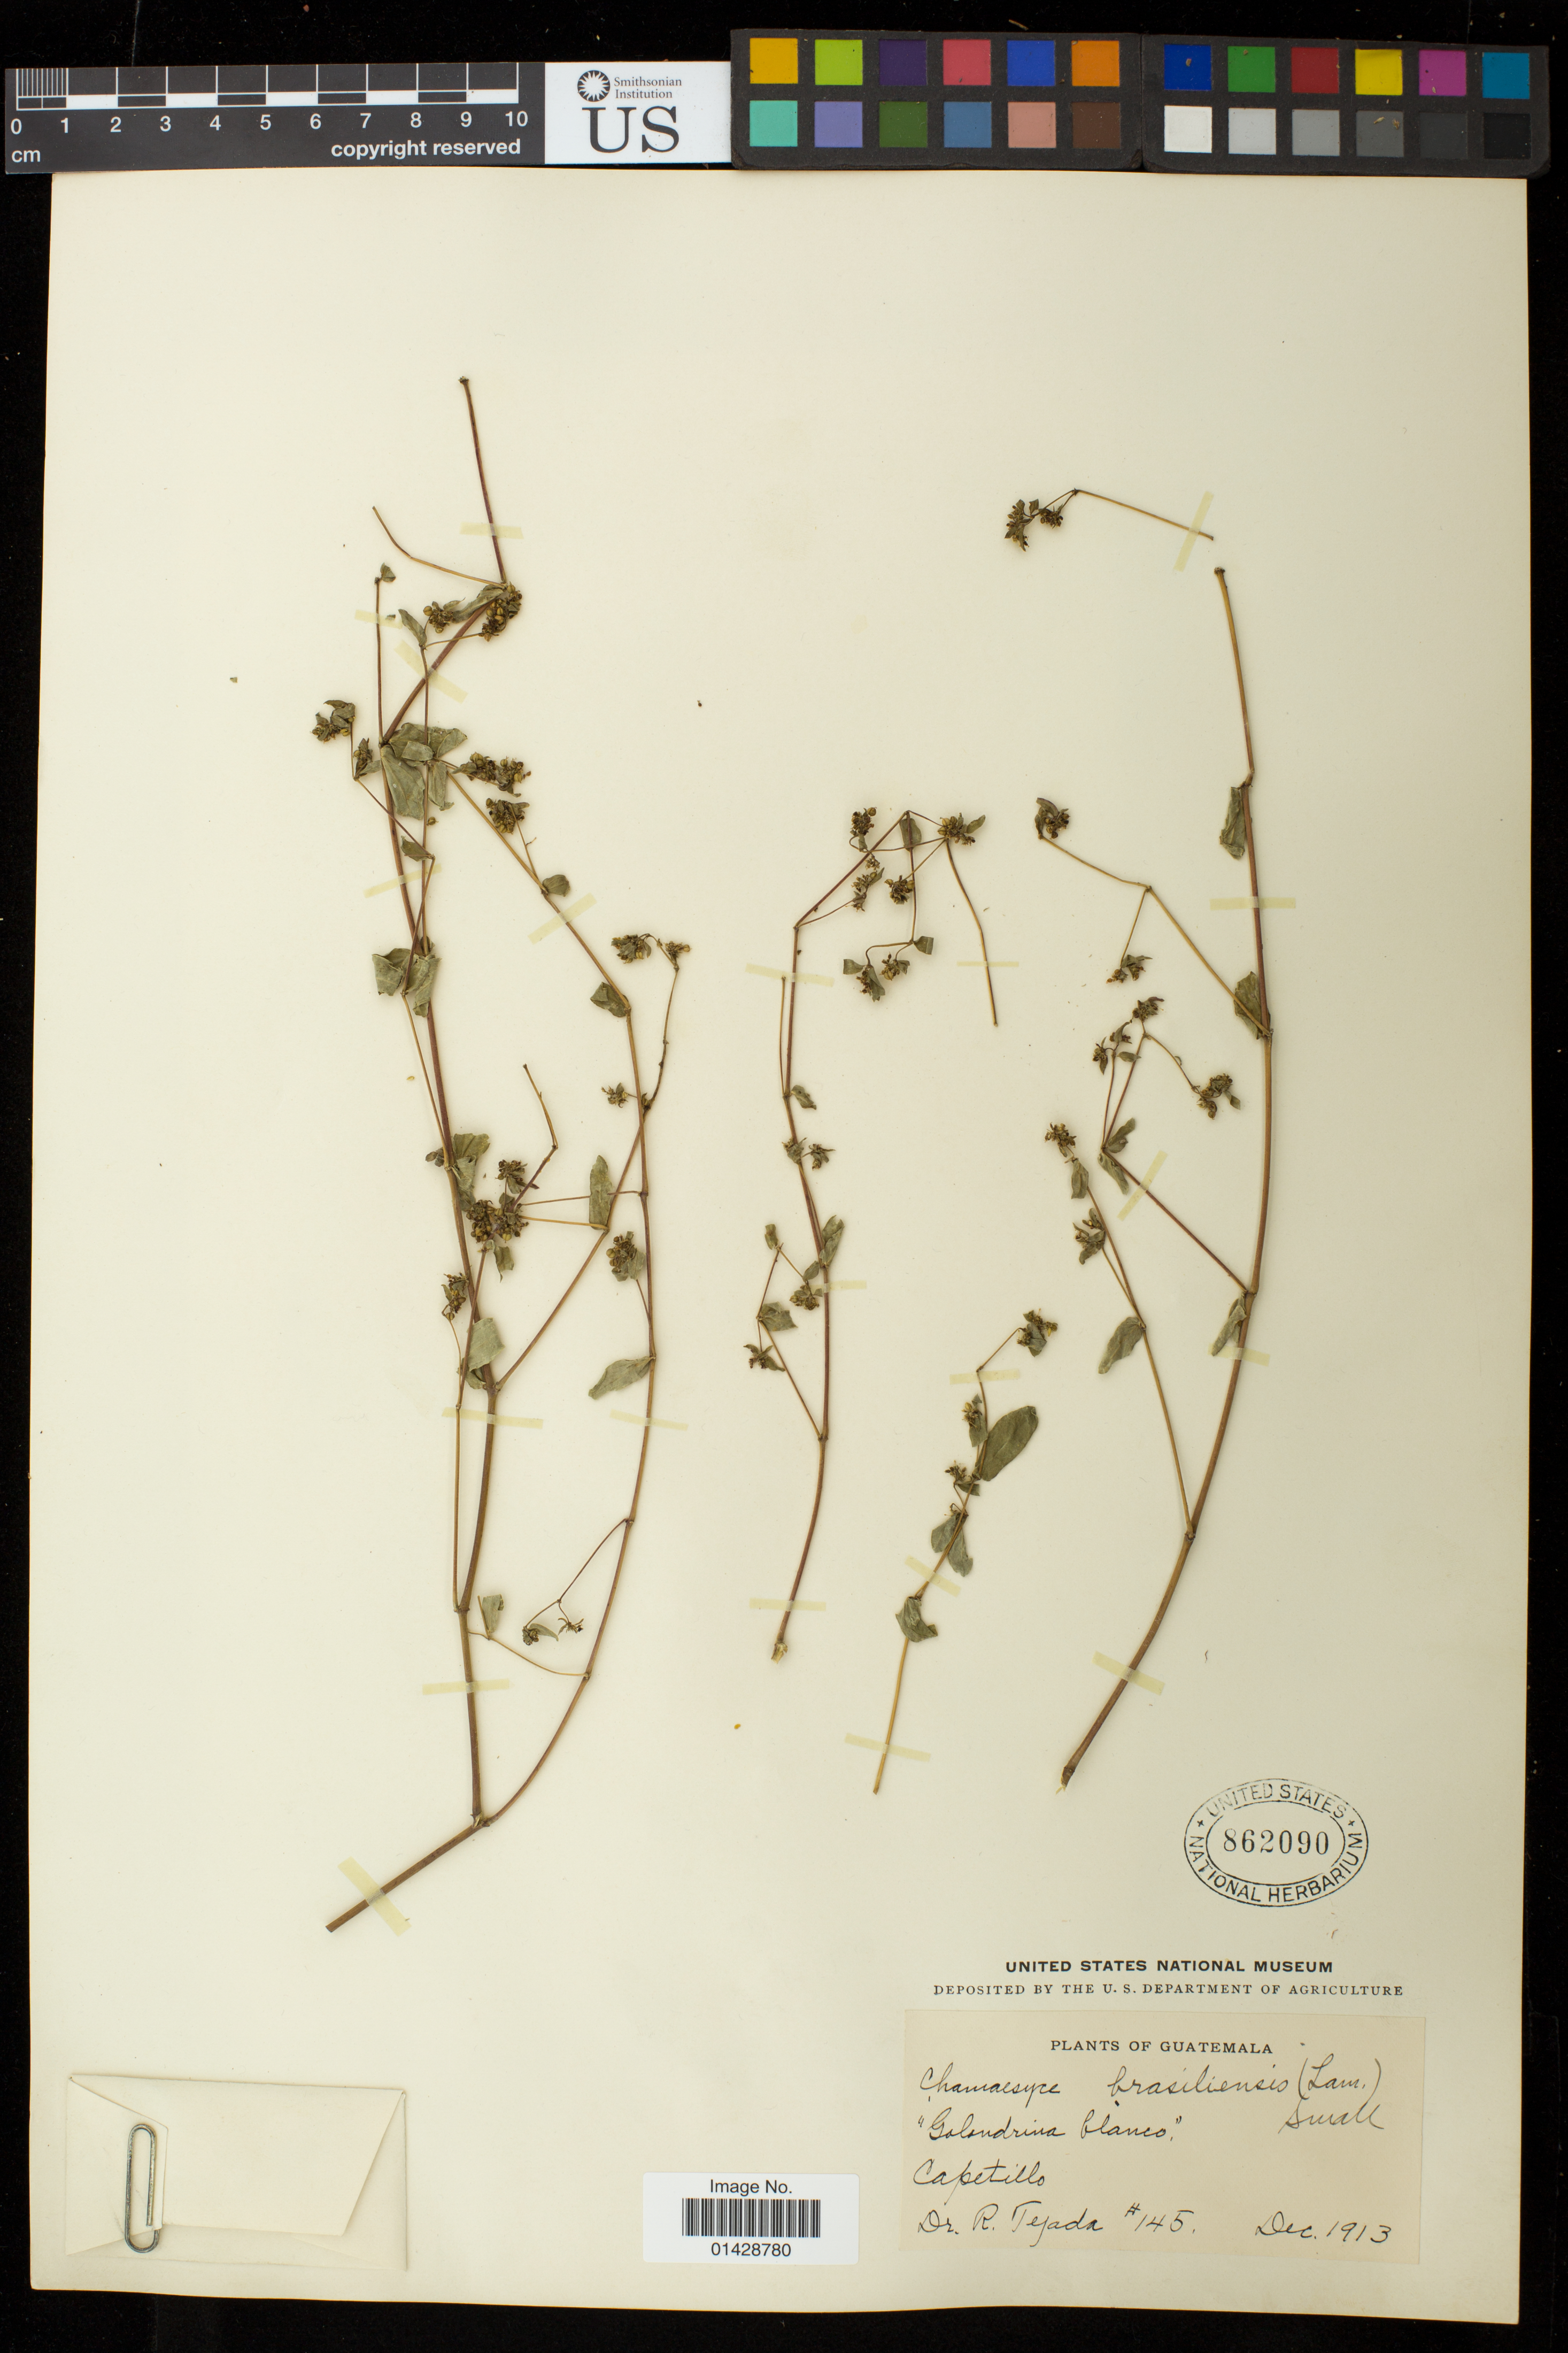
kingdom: Plantae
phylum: Tracheophyta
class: Magnoliopsida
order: Malpighiales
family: Euphorbiaceae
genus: Euphorbia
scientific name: Euphorbia maculata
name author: L.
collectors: R. Tejada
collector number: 145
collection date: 1913-12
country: Guatemala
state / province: Sacatepéquez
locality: Capetillo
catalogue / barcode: US 862090